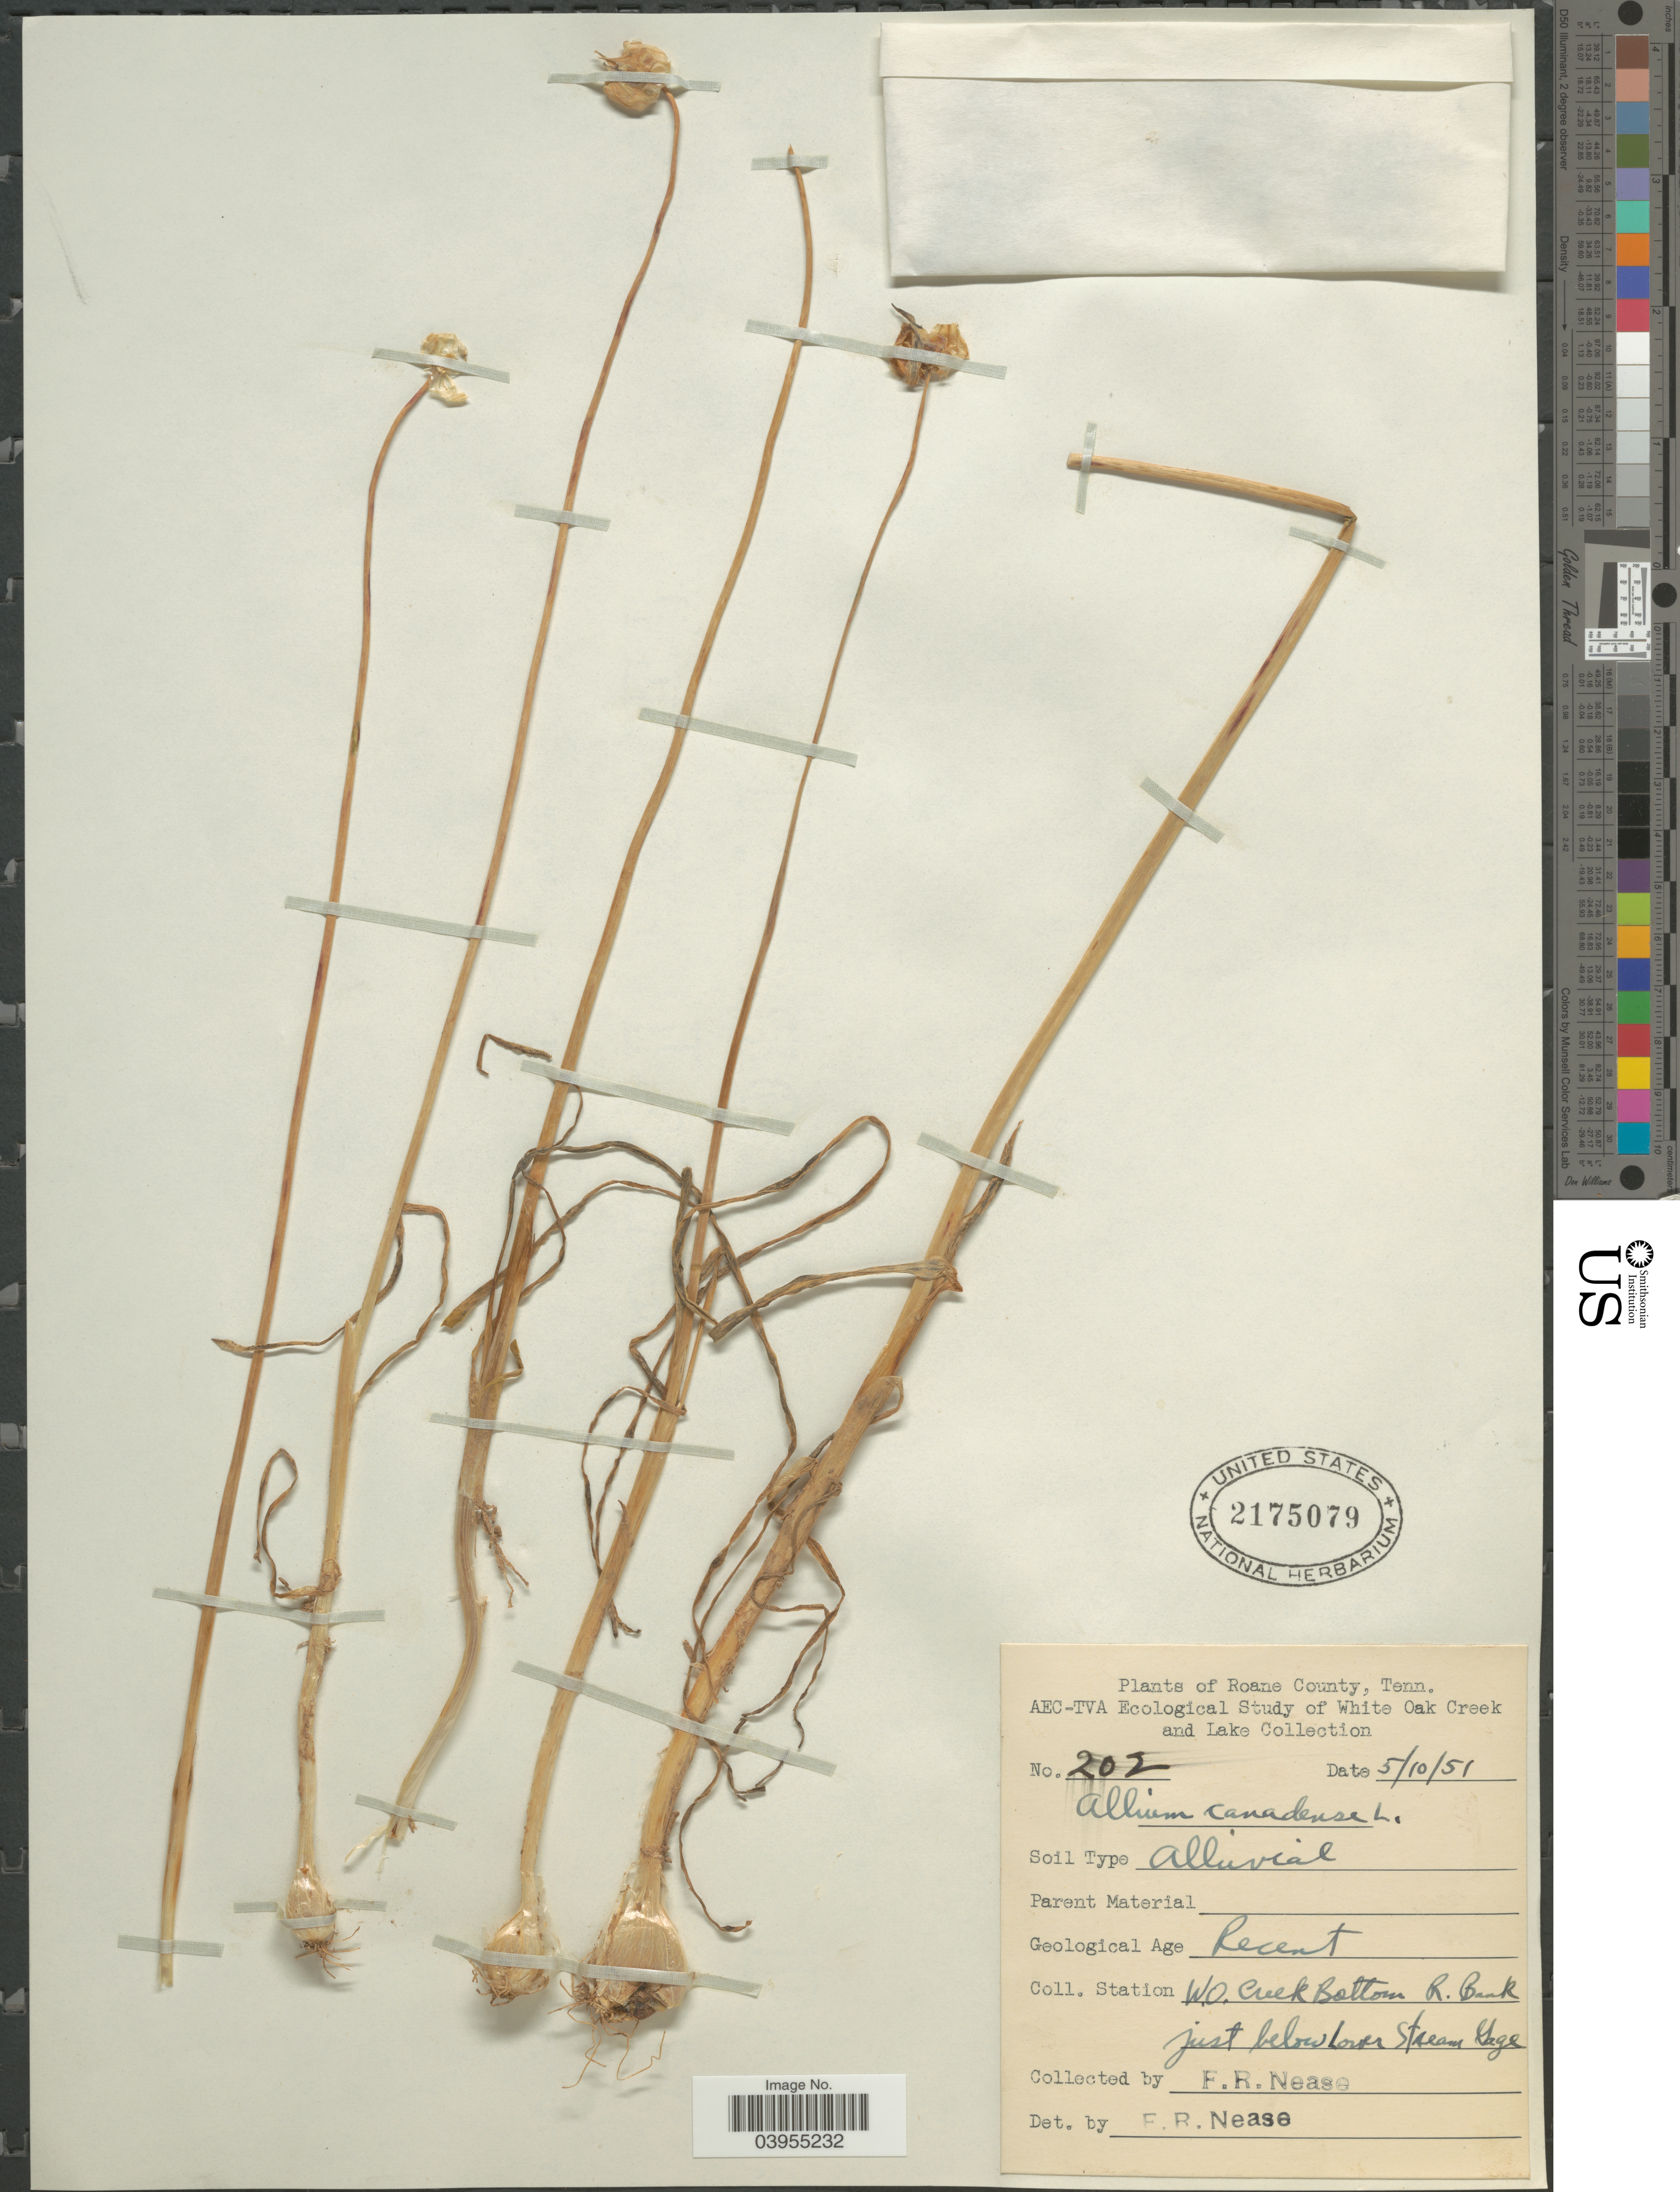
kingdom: Plantae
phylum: Tracheophyta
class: Liliopsida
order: Asparagales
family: Amaryllidaceae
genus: Allium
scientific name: Allium canadense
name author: L.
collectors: F. Nease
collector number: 202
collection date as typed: Transcribed d/m/y: 10/5/51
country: United States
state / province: Tennessee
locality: Roane County. Station W.O. Creek Bottom R. Bank just below Lower Stream Gage.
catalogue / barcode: US 2175079